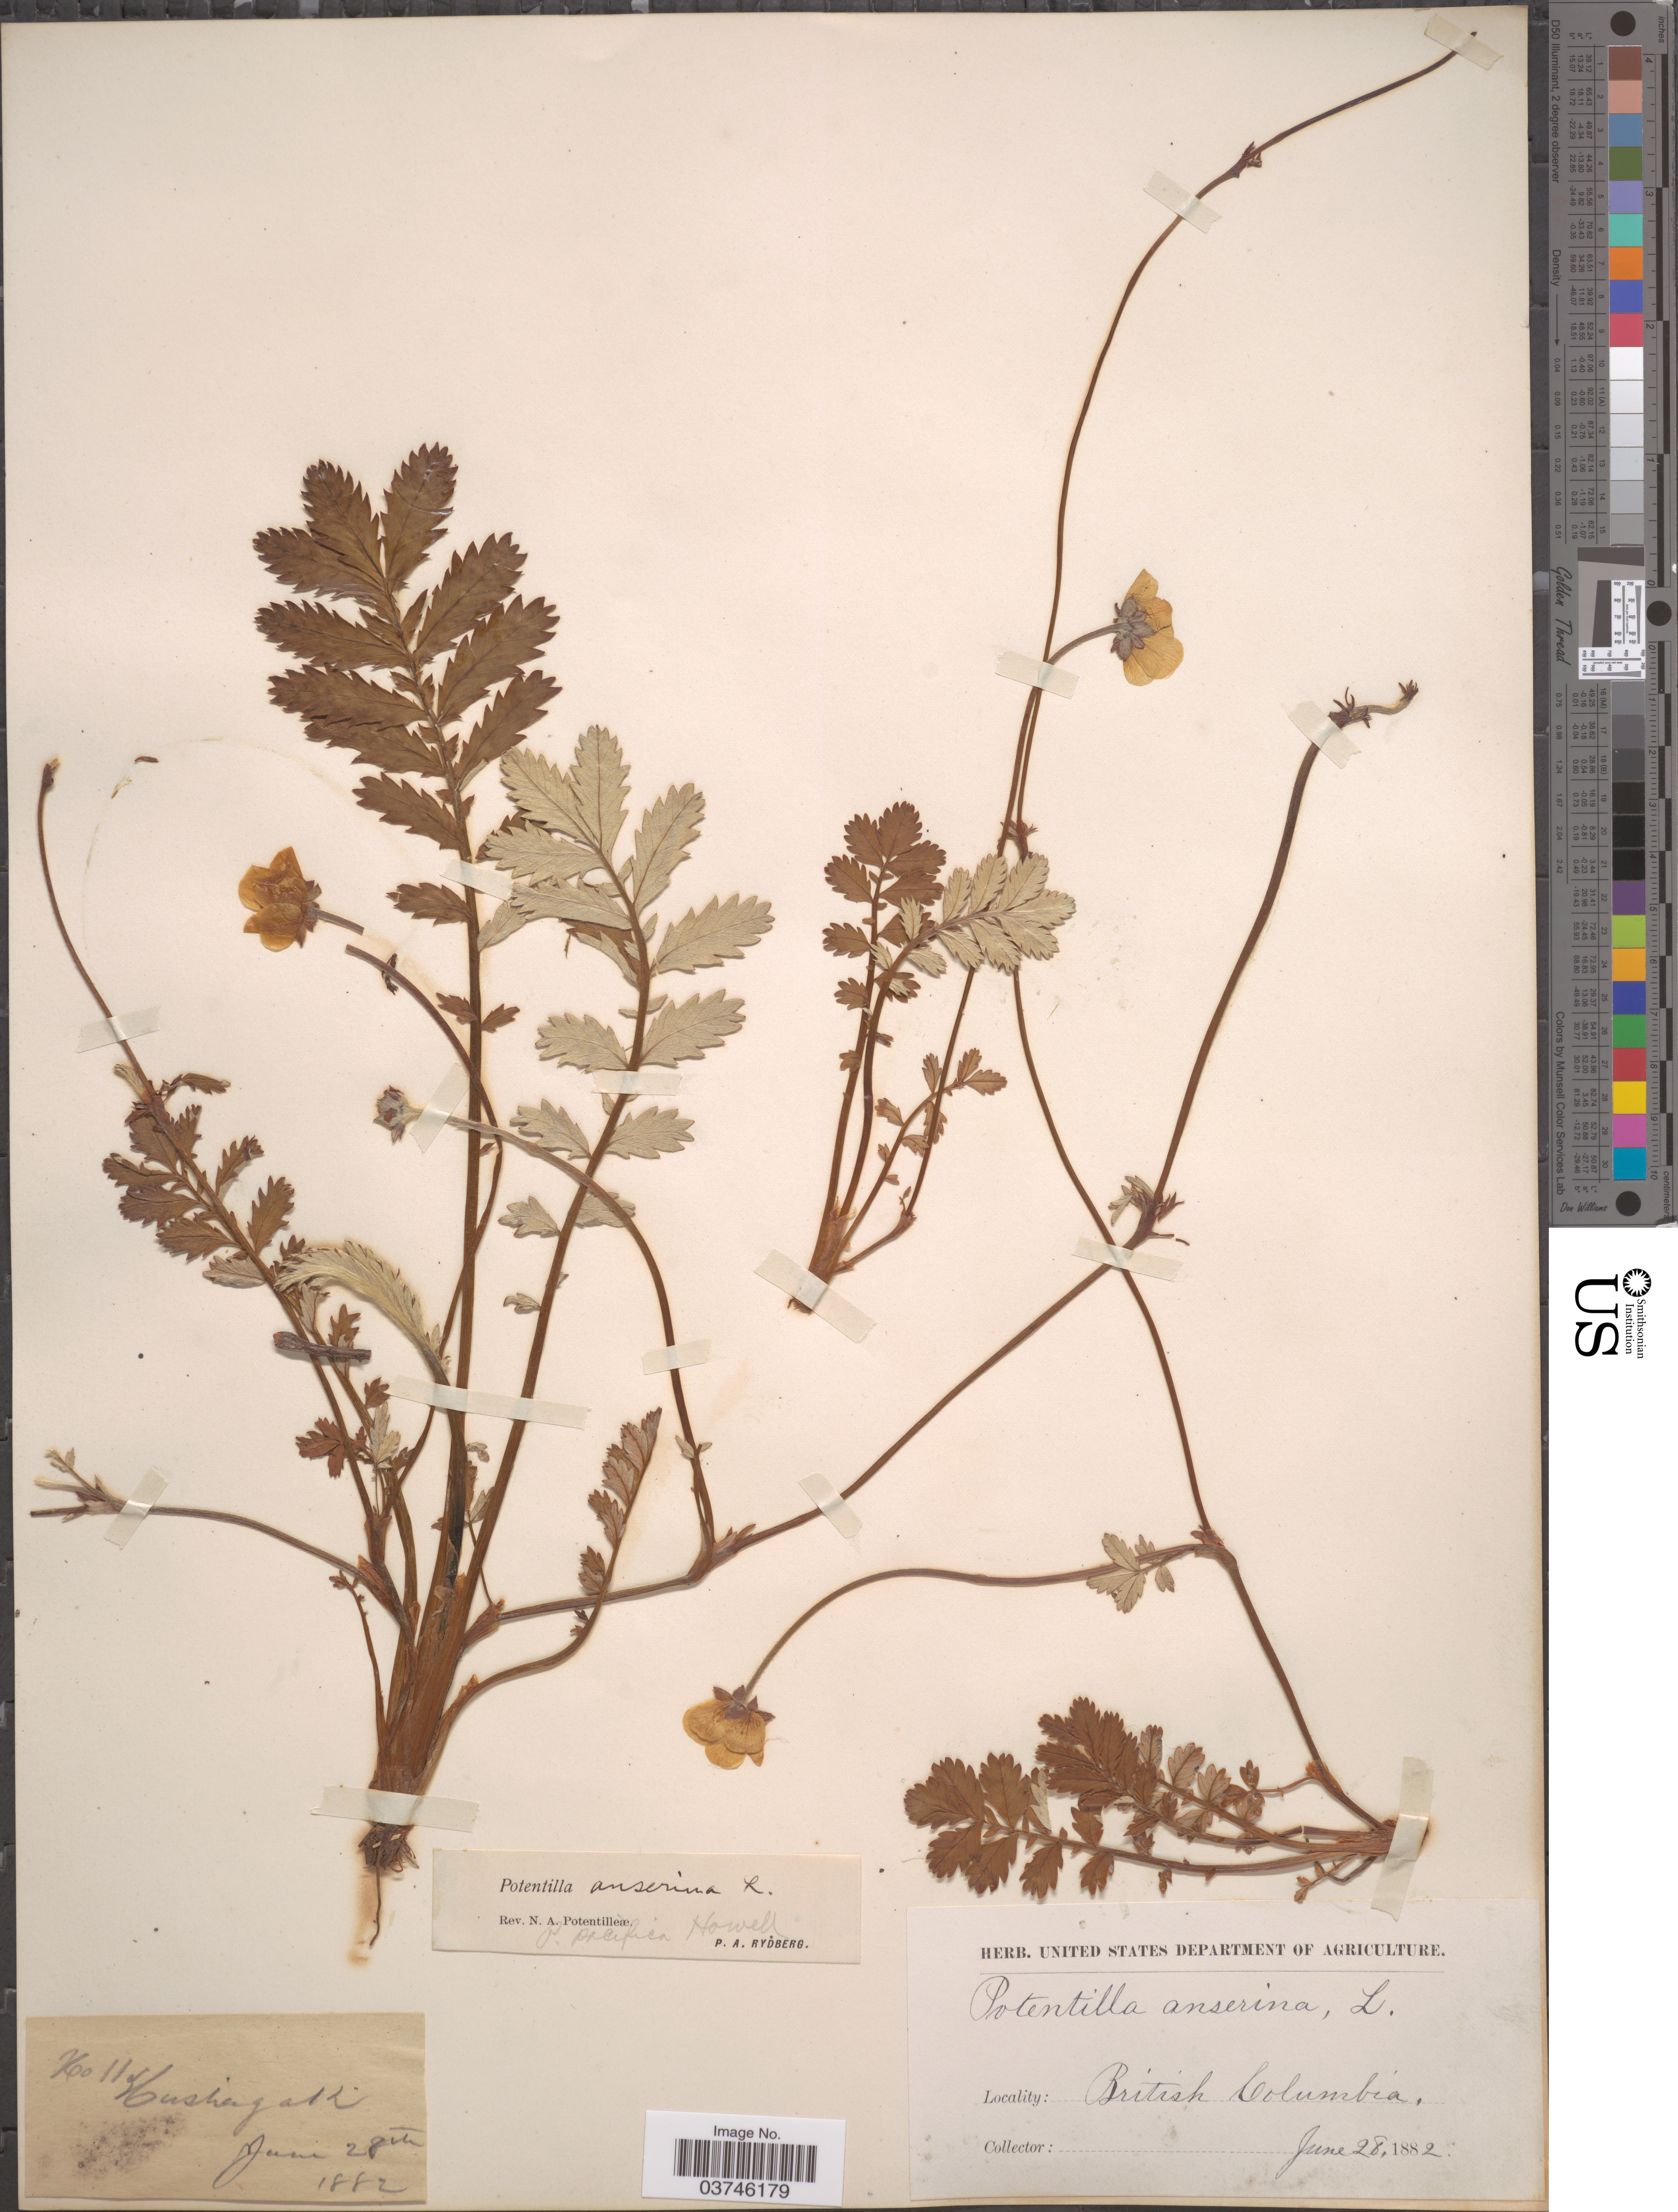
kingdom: Plantae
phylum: Tracheophyta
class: Magnoliopsida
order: Rosales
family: Rosaceae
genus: Argentina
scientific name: Argentina pacifica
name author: (Howell) Rydb.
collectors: ex herb. U. S. Department of Agriculture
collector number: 11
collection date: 1882-06-28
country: Canada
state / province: British Columbia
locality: Nushagak.